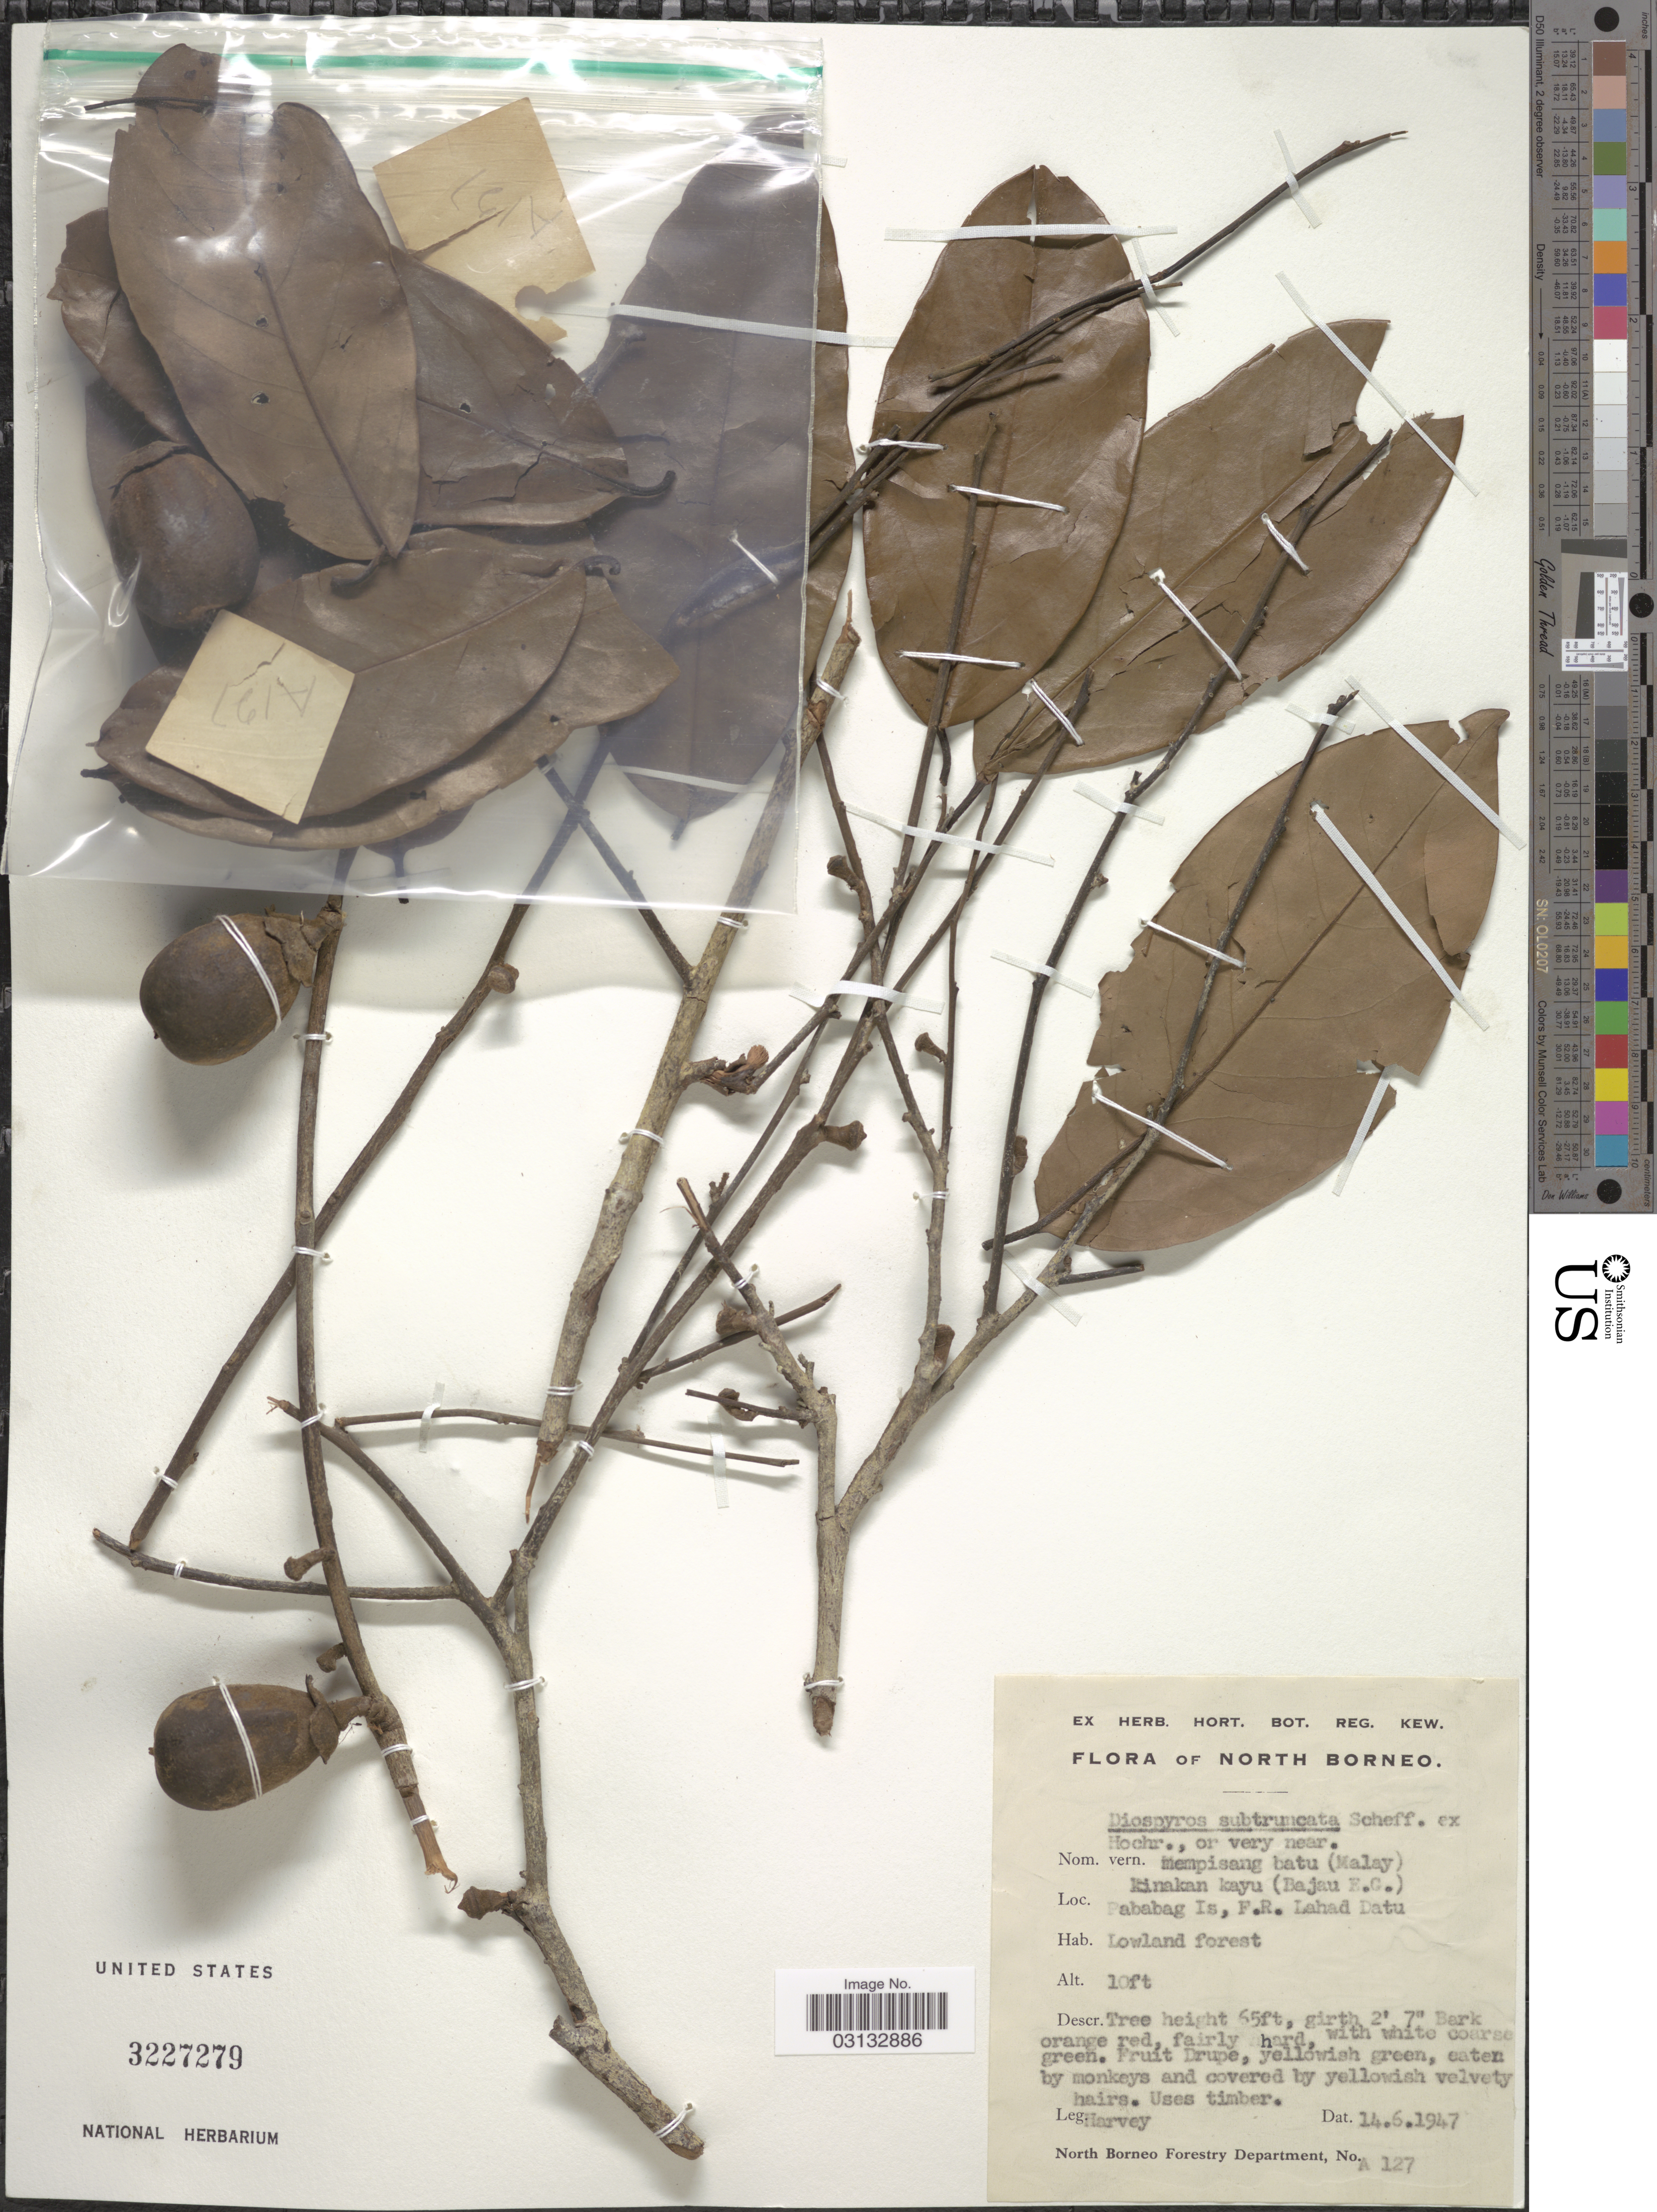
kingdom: Plantae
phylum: Tracheophyta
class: Magnoliopsida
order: Ericales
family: Ebenaceae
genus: Diospyros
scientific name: Diospyros subtruncata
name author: Hochr.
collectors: -. Harvey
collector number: A127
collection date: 1947-06-14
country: Malaysia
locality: North Borneo, Pababag Is, F.R. Lahad Datu.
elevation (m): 3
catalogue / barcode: US 3227279